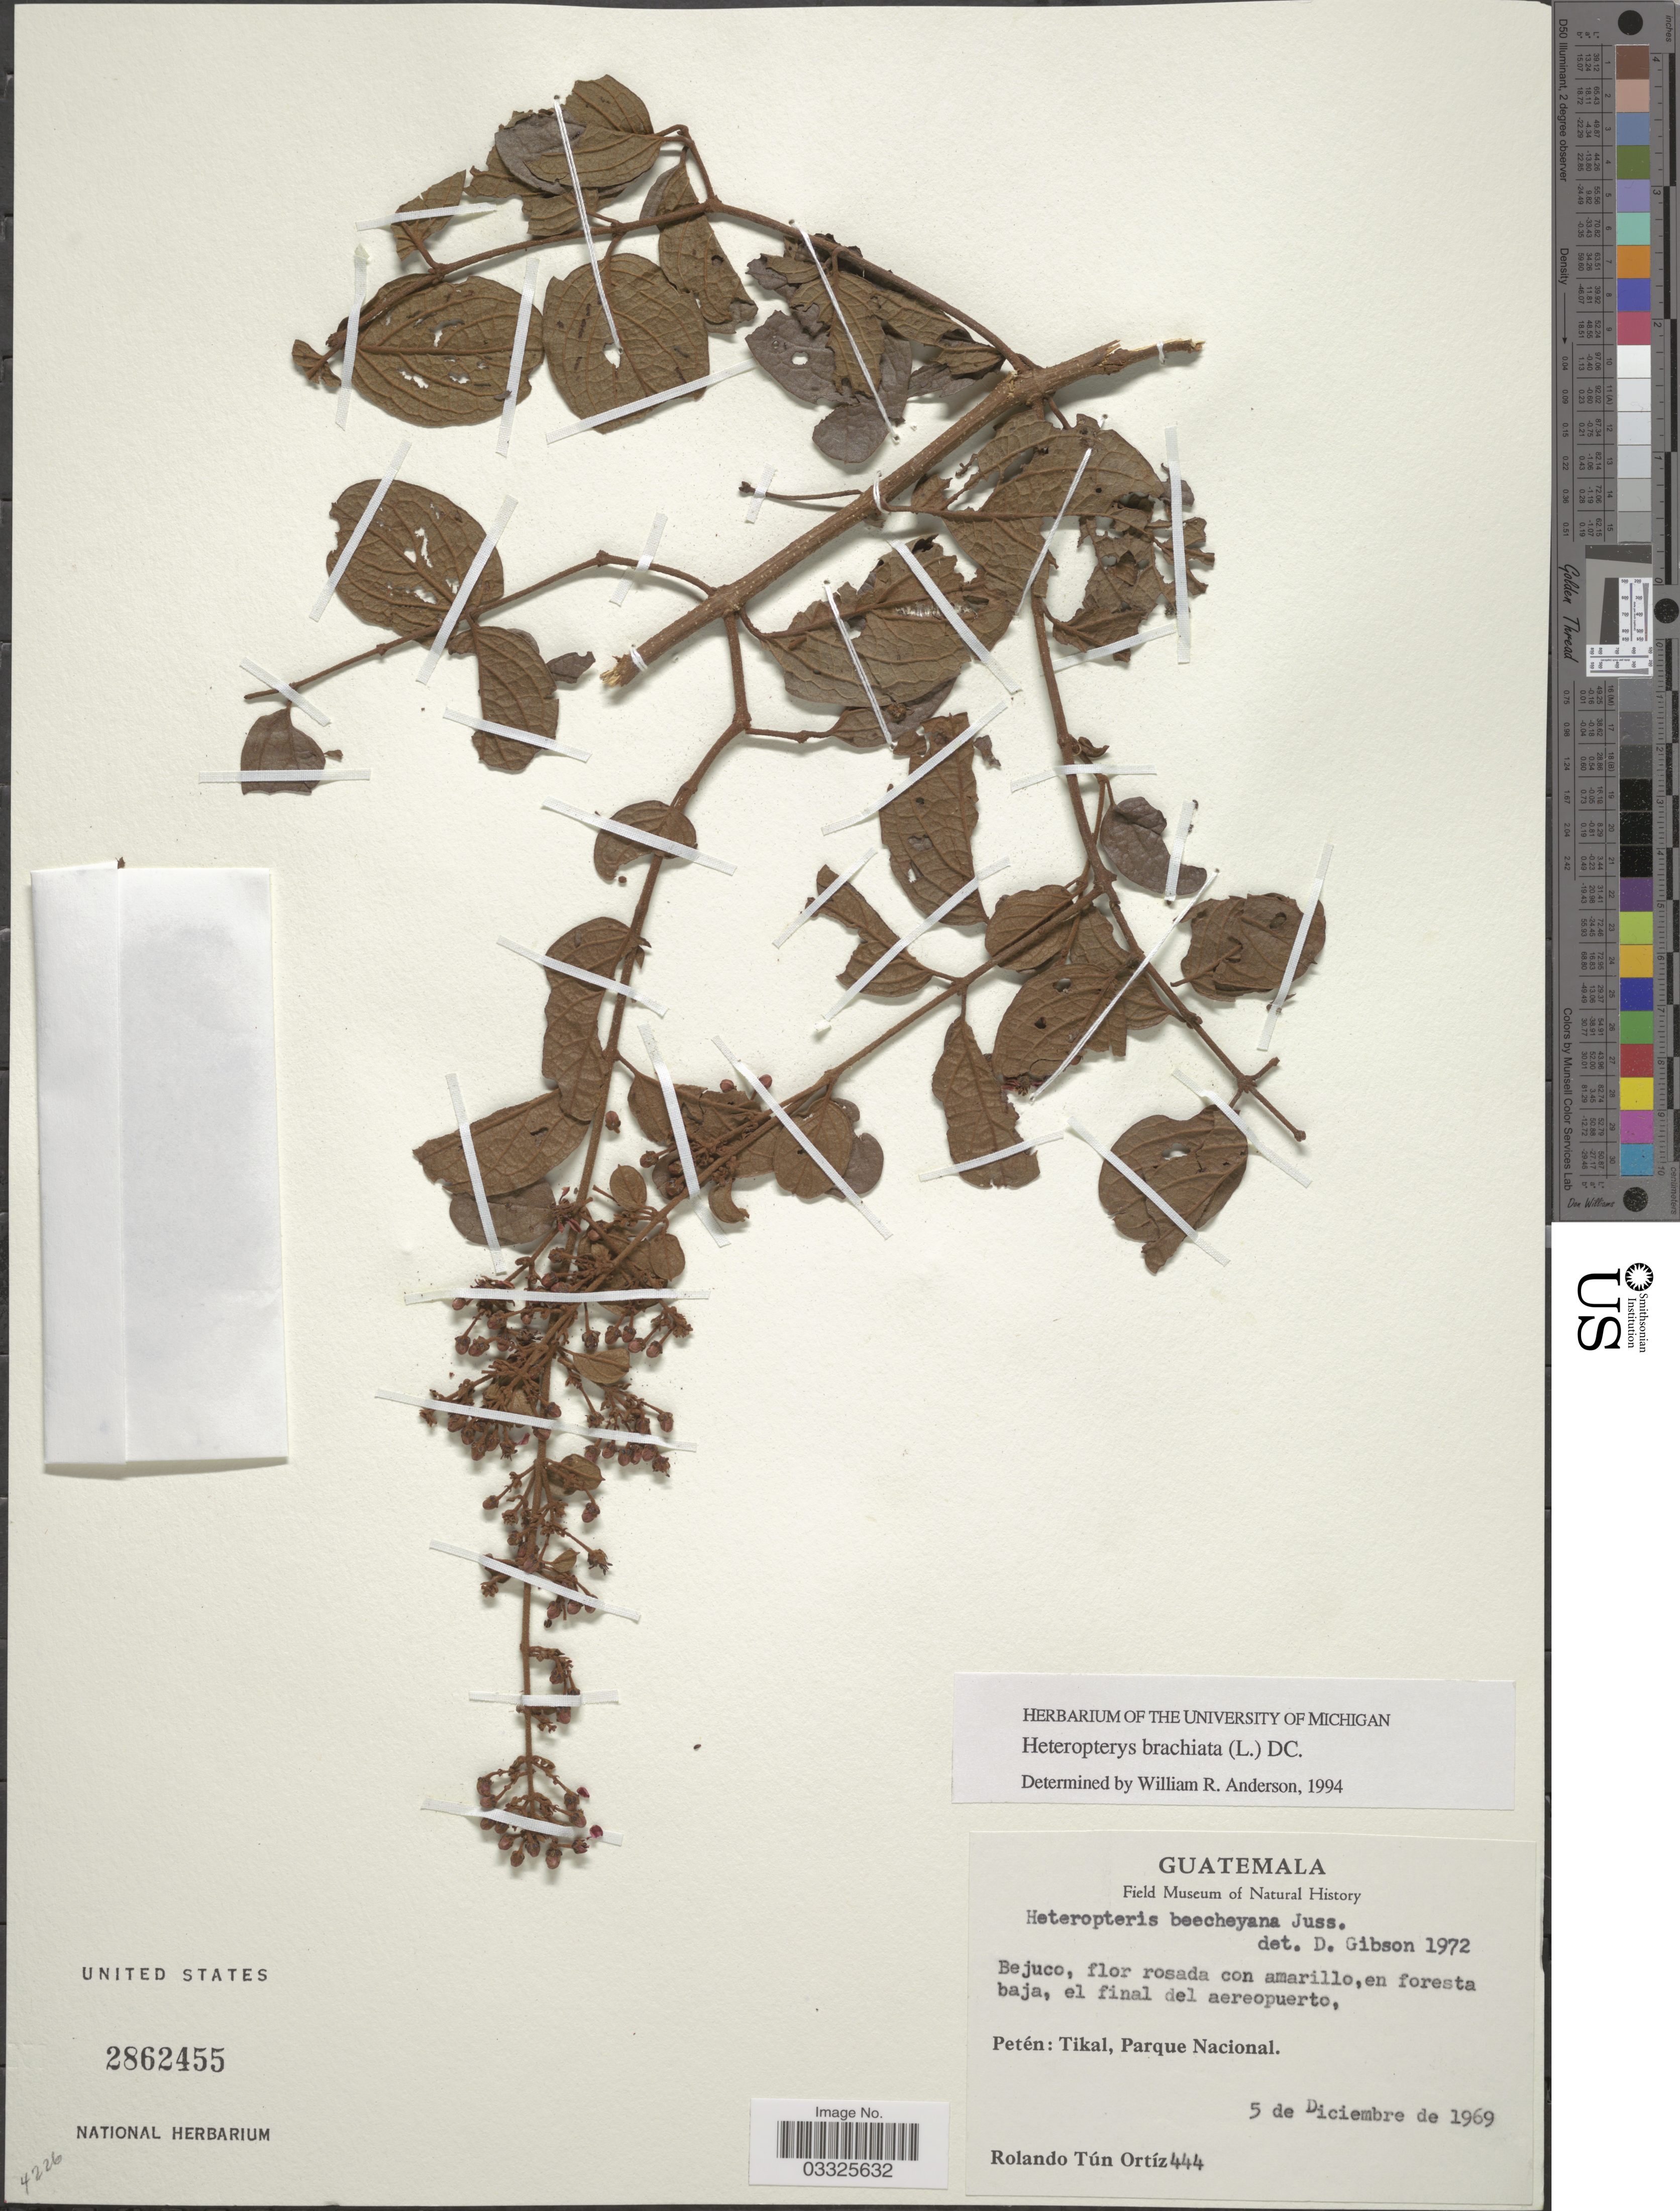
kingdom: Plantae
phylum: Tracheophyta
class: Magnoliopsida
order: Malpighiales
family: Malpighiaceae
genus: Heteropterys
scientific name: Heteropterys brachiata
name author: (L.) DC.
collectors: R. T. Ortíz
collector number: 444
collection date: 1969-12-05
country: Guatemala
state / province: El Petén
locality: El final del aereopuerto, Petén: tikal, Parque Nacional.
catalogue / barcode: US 2862455